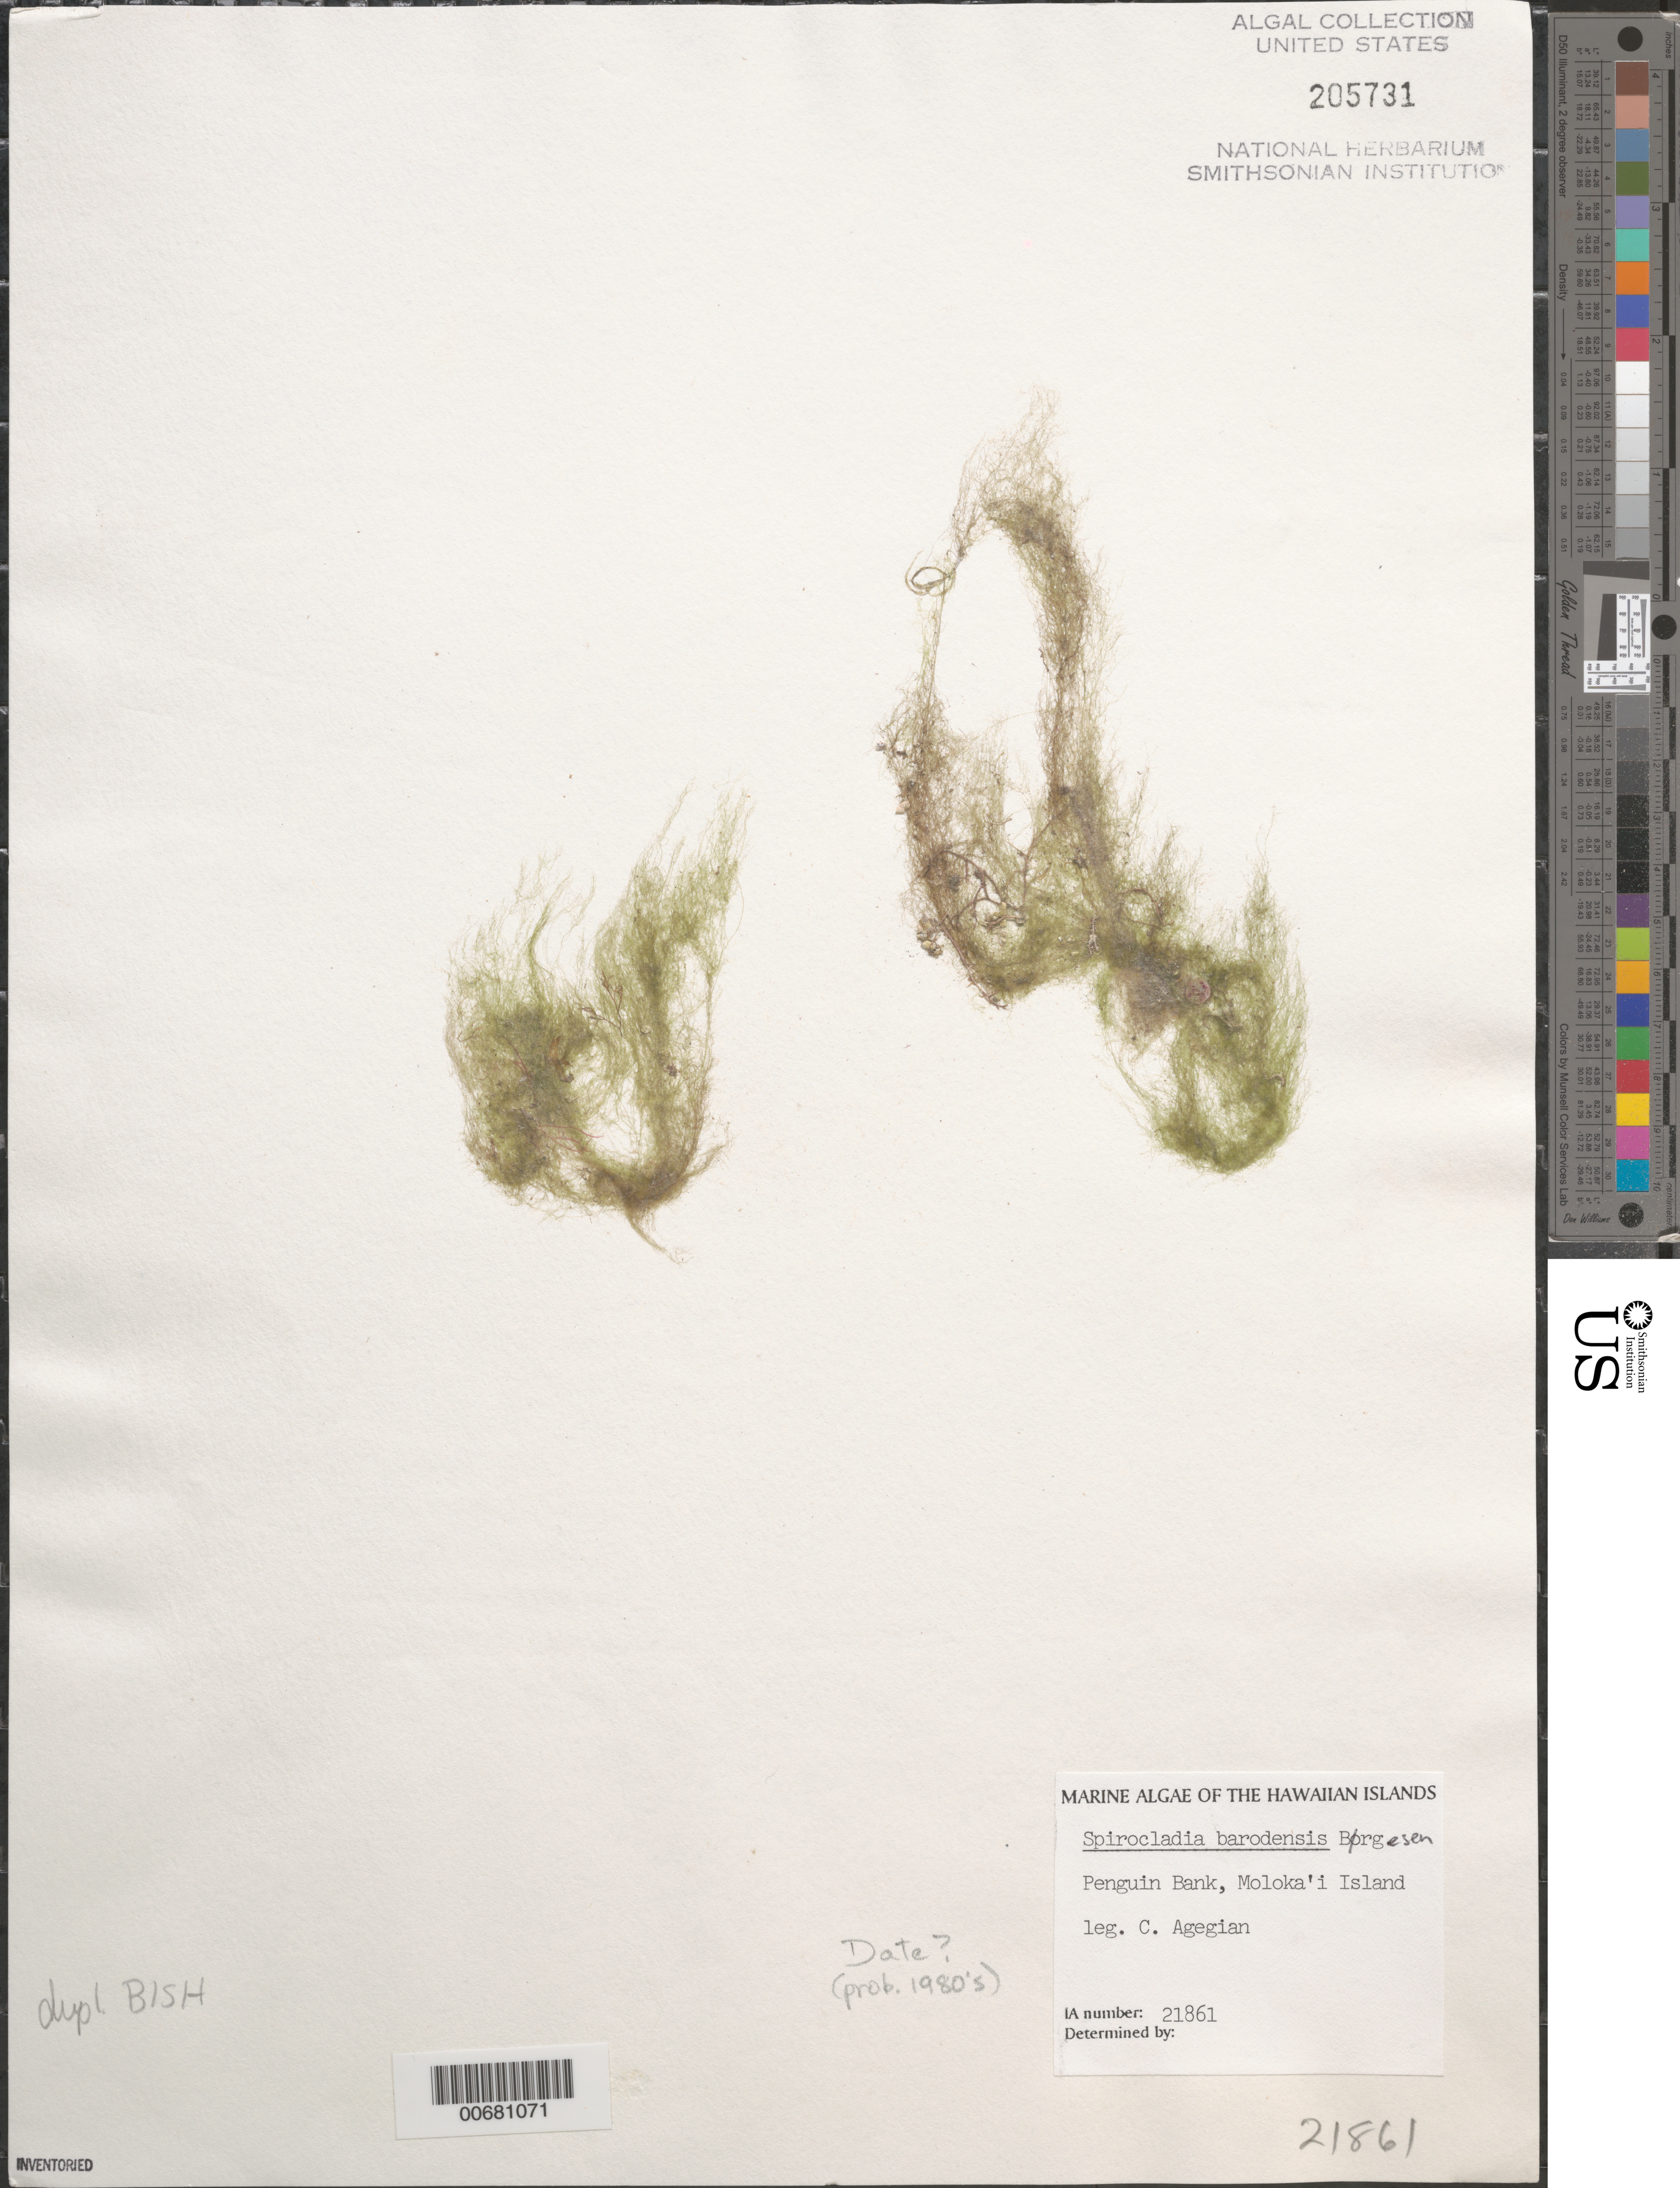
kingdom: Plantae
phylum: Rhodophyta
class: Florideophyceae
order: Ceramiales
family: Rhodomelaceae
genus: Spirocladia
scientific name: Spirocladia barodensis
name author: Børgesen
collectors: C. Agegian et al.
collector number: IAA 21861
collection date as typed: no date given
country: United States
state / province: Hawaii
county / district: Maui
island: Moloka'i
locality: Penguin Bank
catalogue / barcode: US 205731